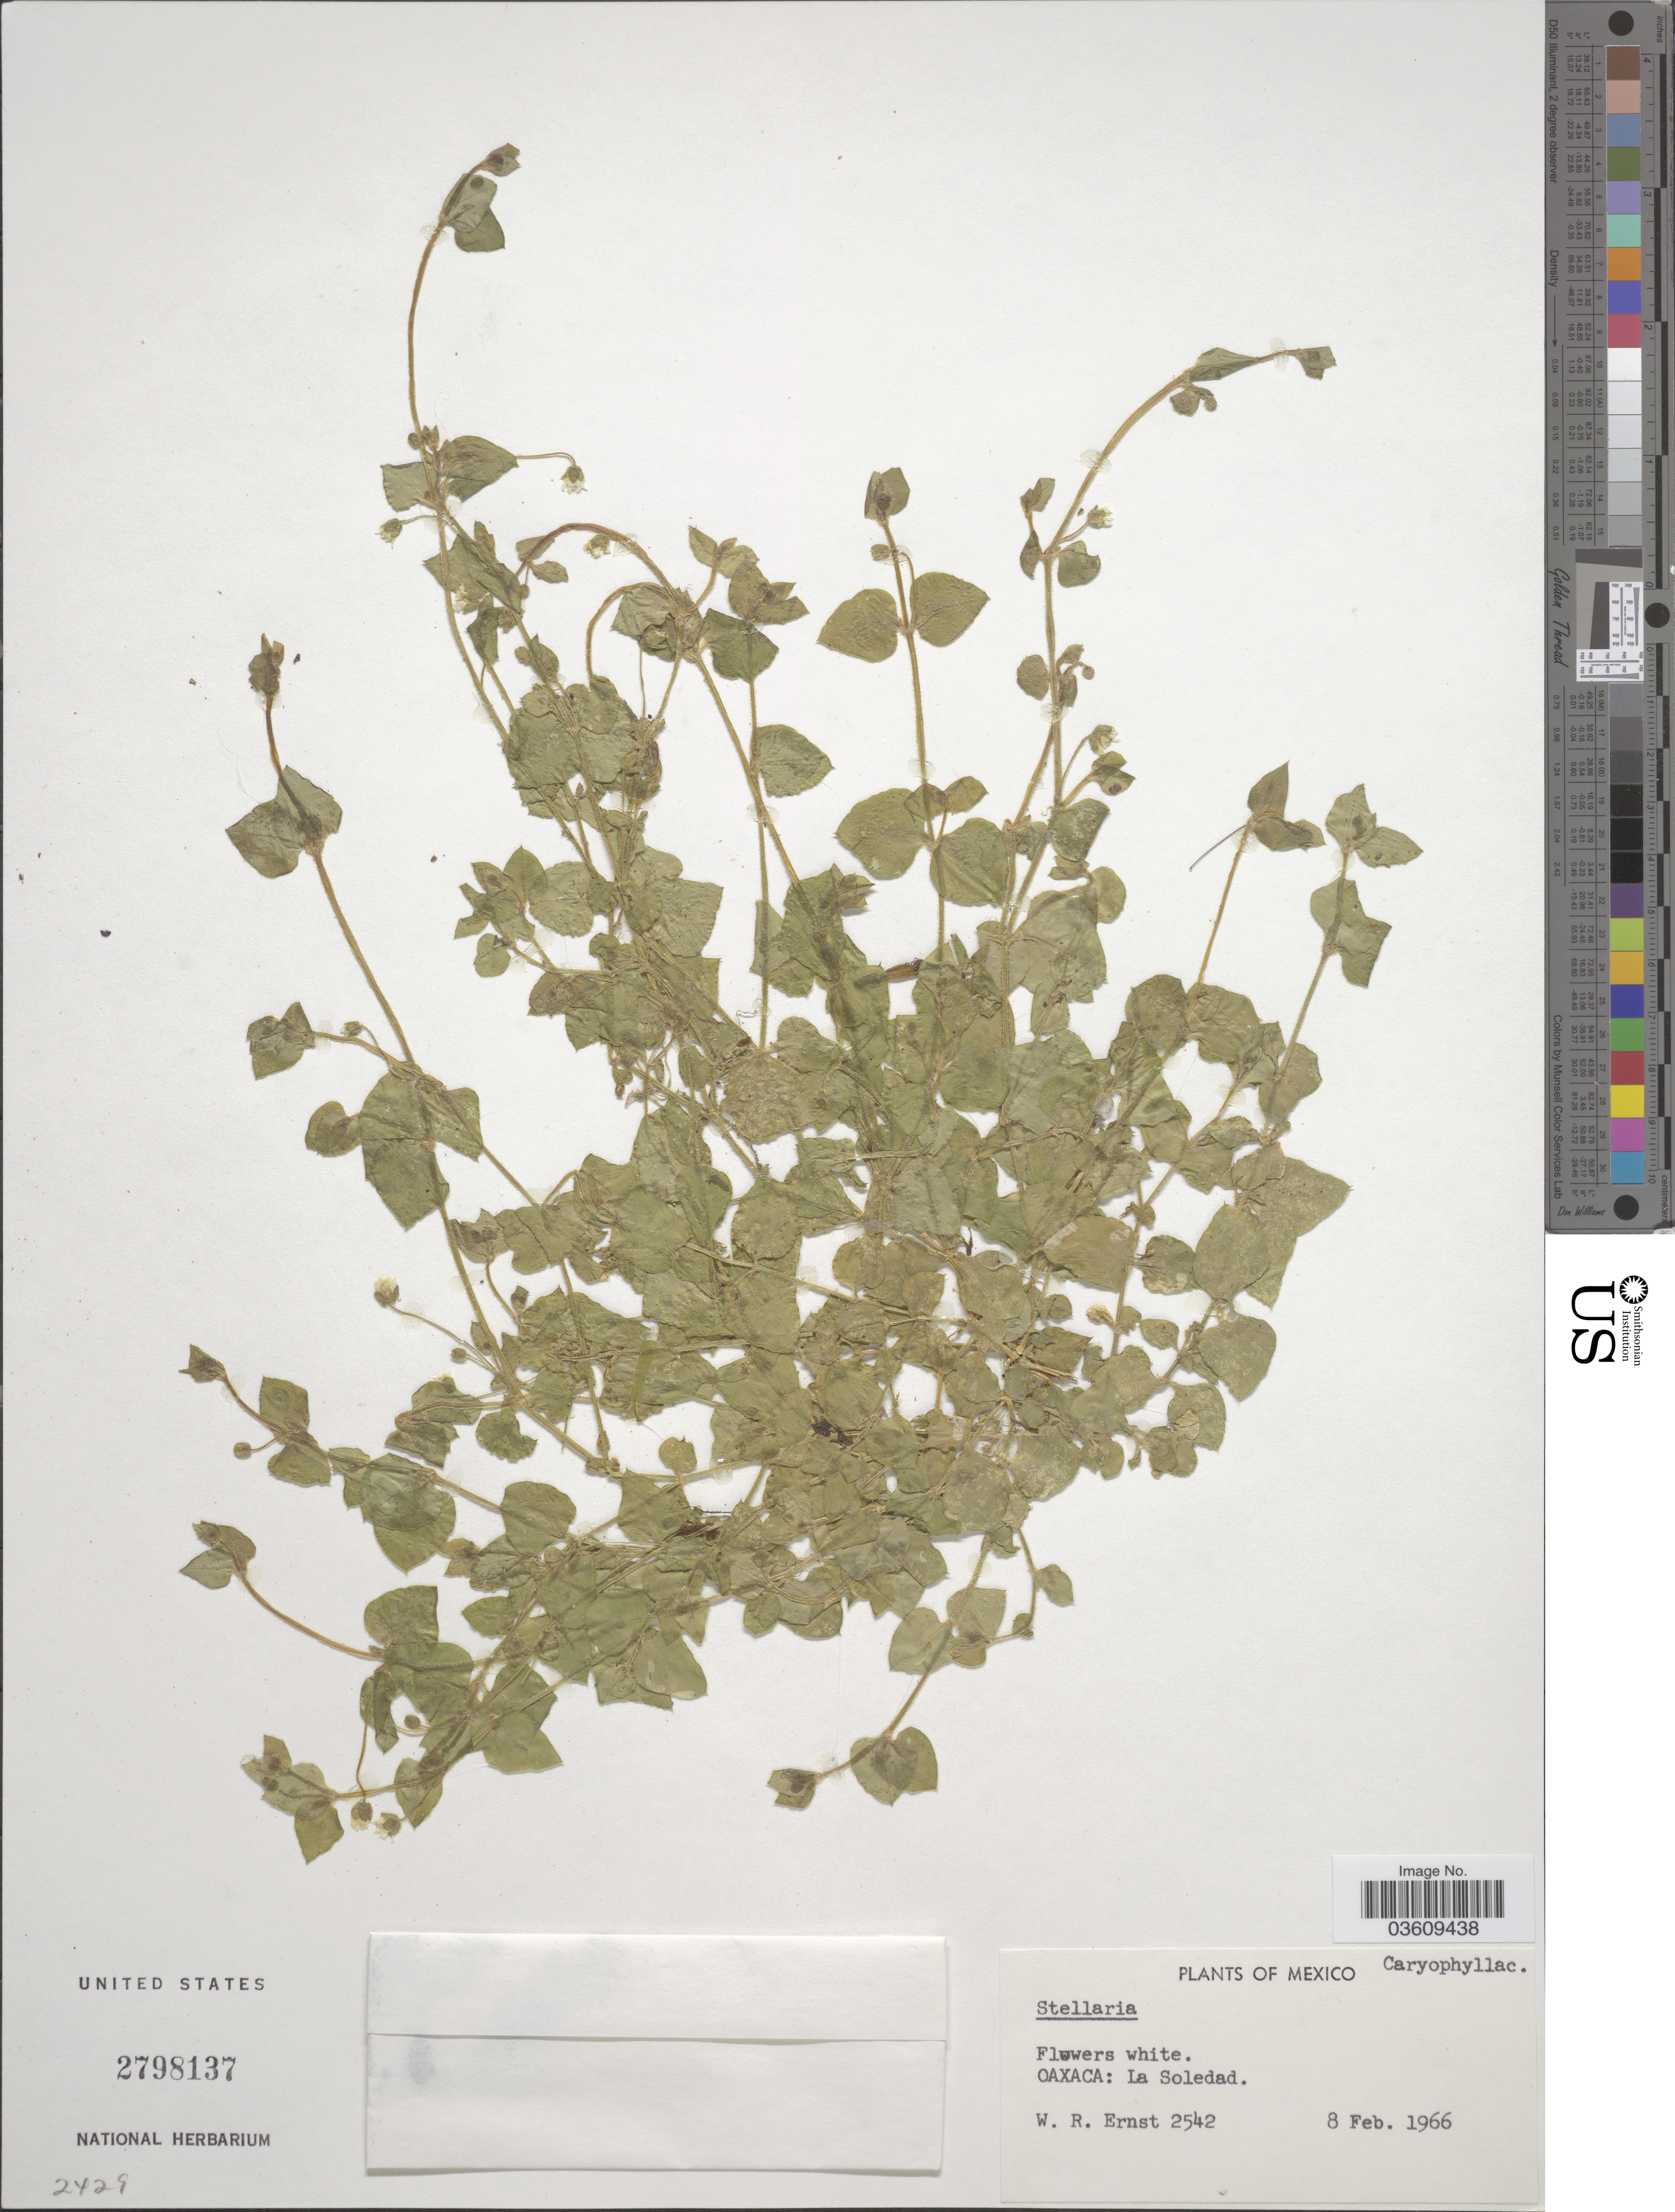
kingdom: Plantae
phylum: Tracheophyta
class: Magnoliopsida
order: Caryophyllales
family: Caryophyllaceae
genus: Stellaria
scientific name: Stellaria sp.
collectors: W. R. Ernst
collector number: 2542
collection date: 1966-02-08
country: Mexico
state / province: Oaxaca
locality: La Soledad.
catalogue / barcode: US 2798137